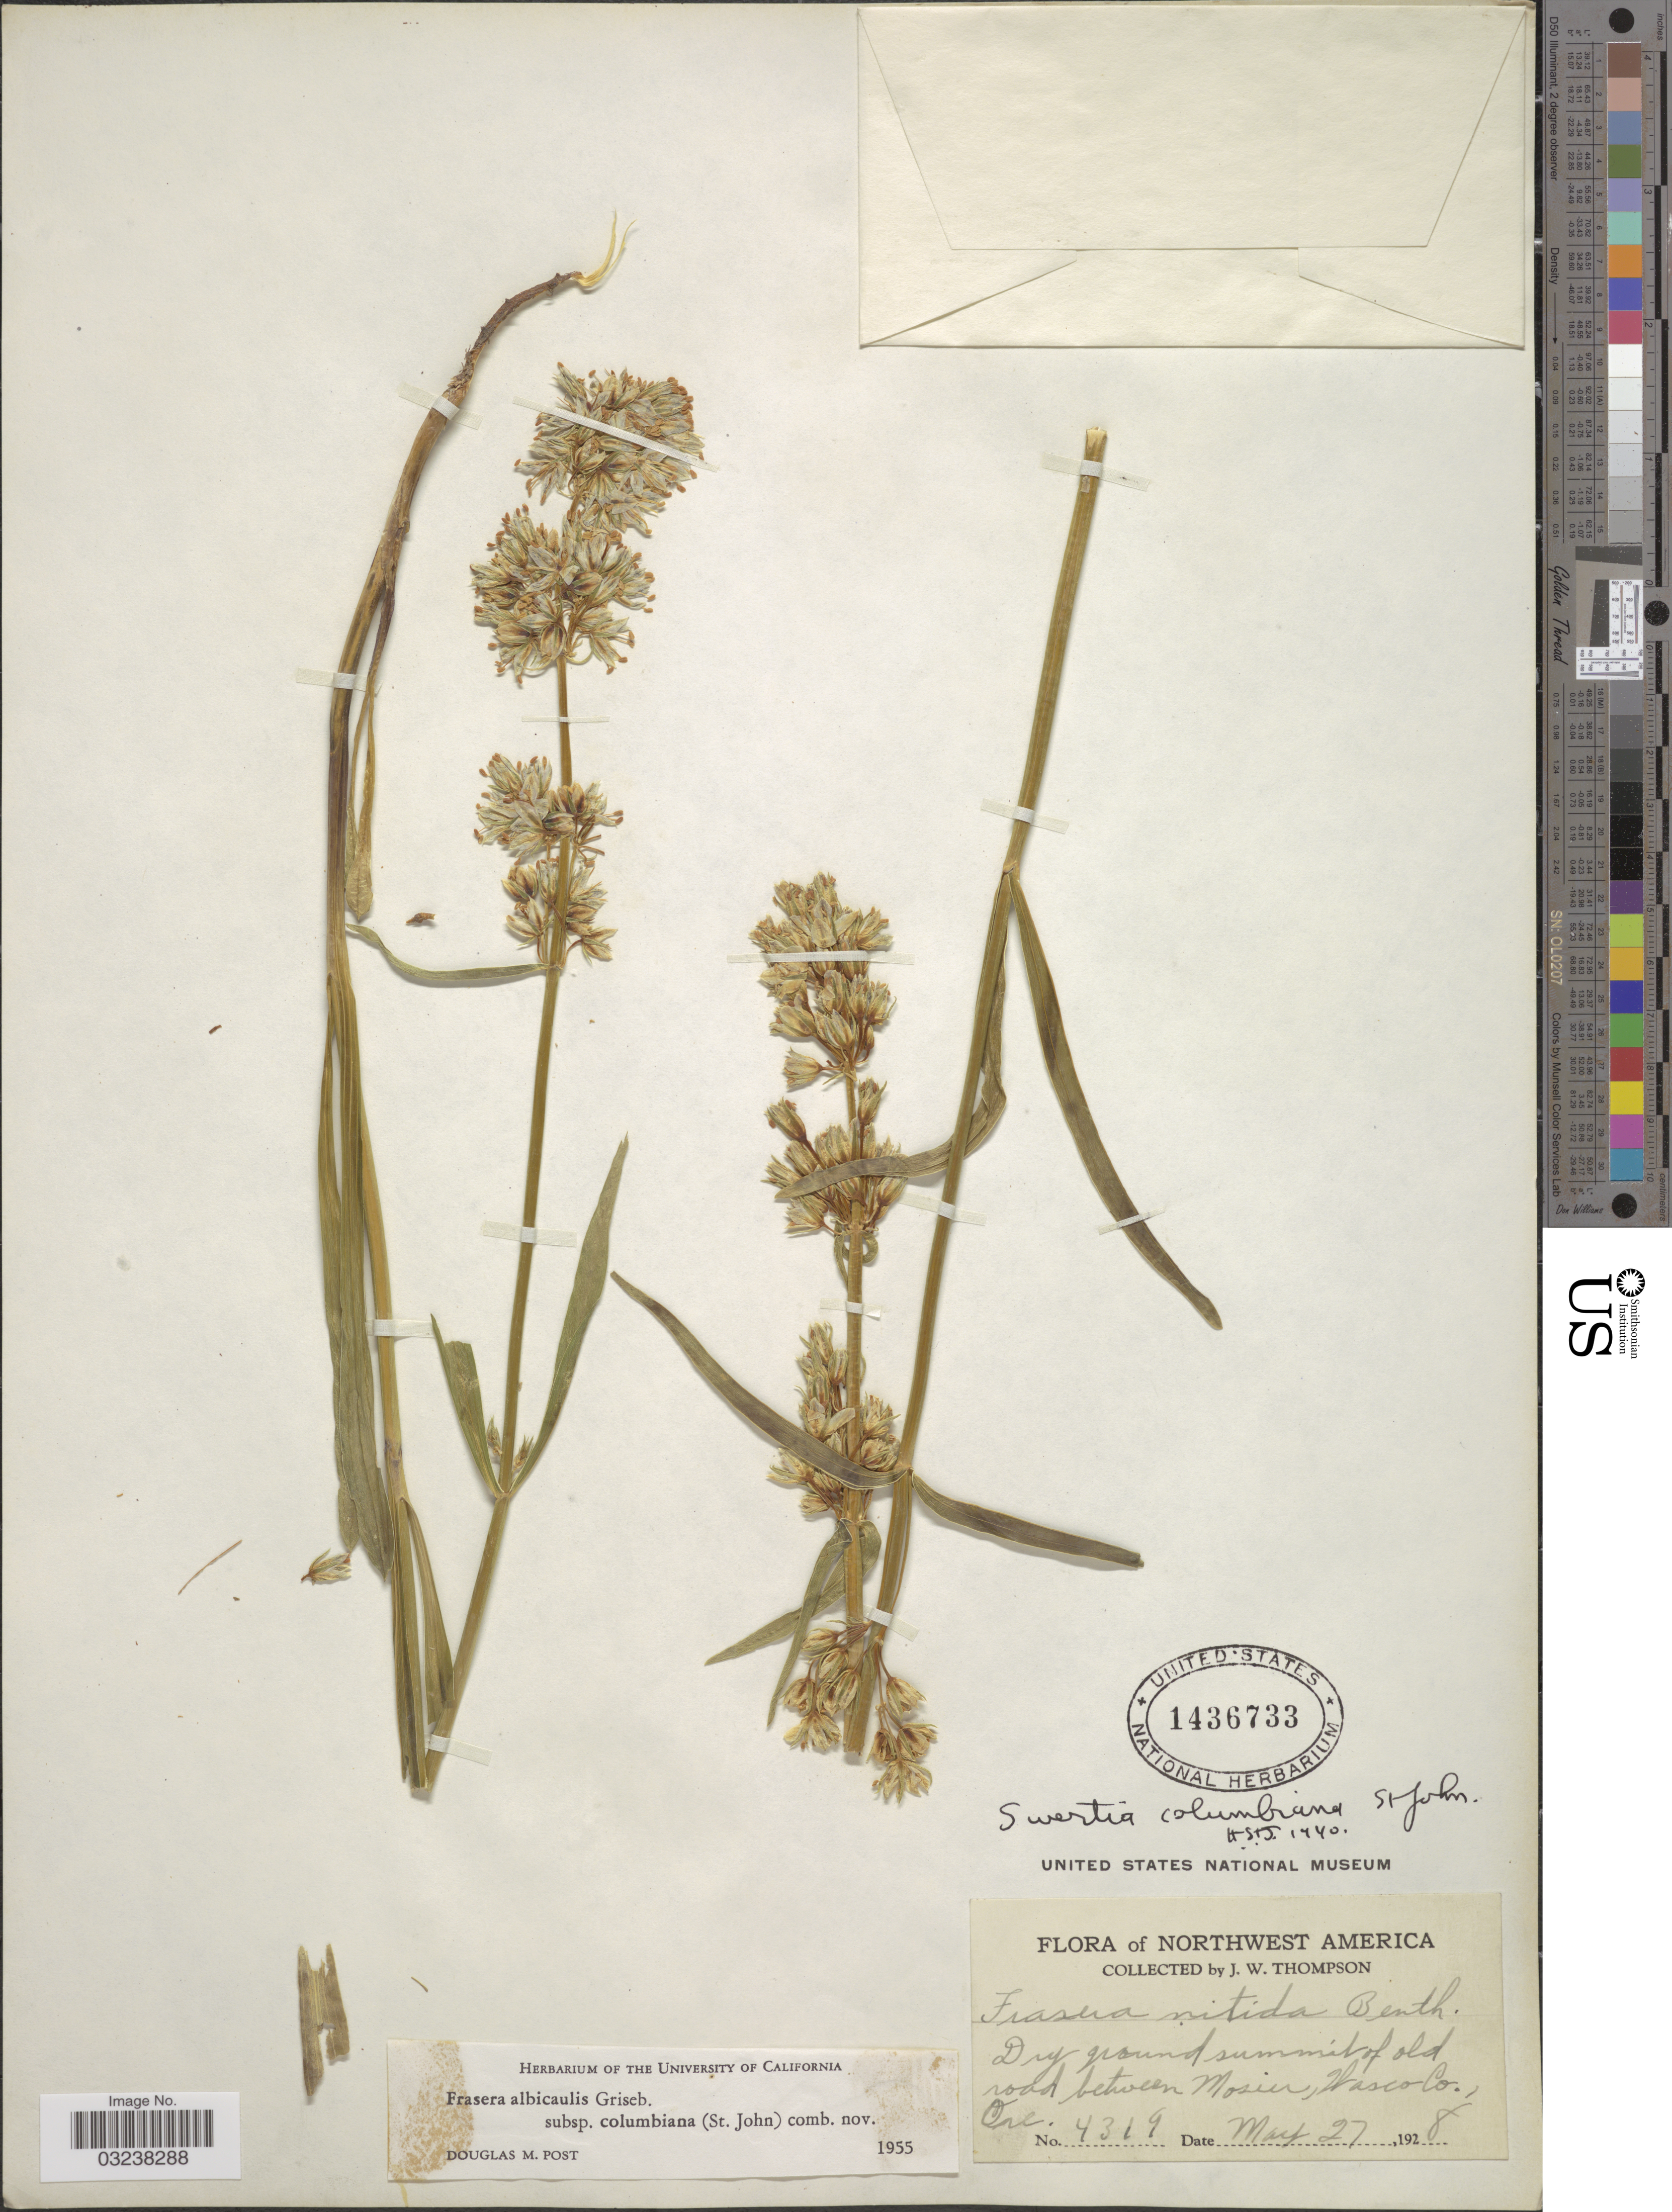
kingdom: Plantae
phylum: Tracheophyta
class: Magnoliopsida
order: Gentianales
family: Gentianaceae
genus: Swertia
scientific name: Swertia albicaulis var. columbiana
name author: (H. St. John) J.S. Pringle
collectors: J. Thompson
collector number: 4319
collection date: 1928-05-27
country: United States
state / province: Oregon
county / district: Wasco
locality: Northwest America. Dry ground summit of old road between Mosier, Wasco Co., Ore.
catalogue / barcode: US 1436733